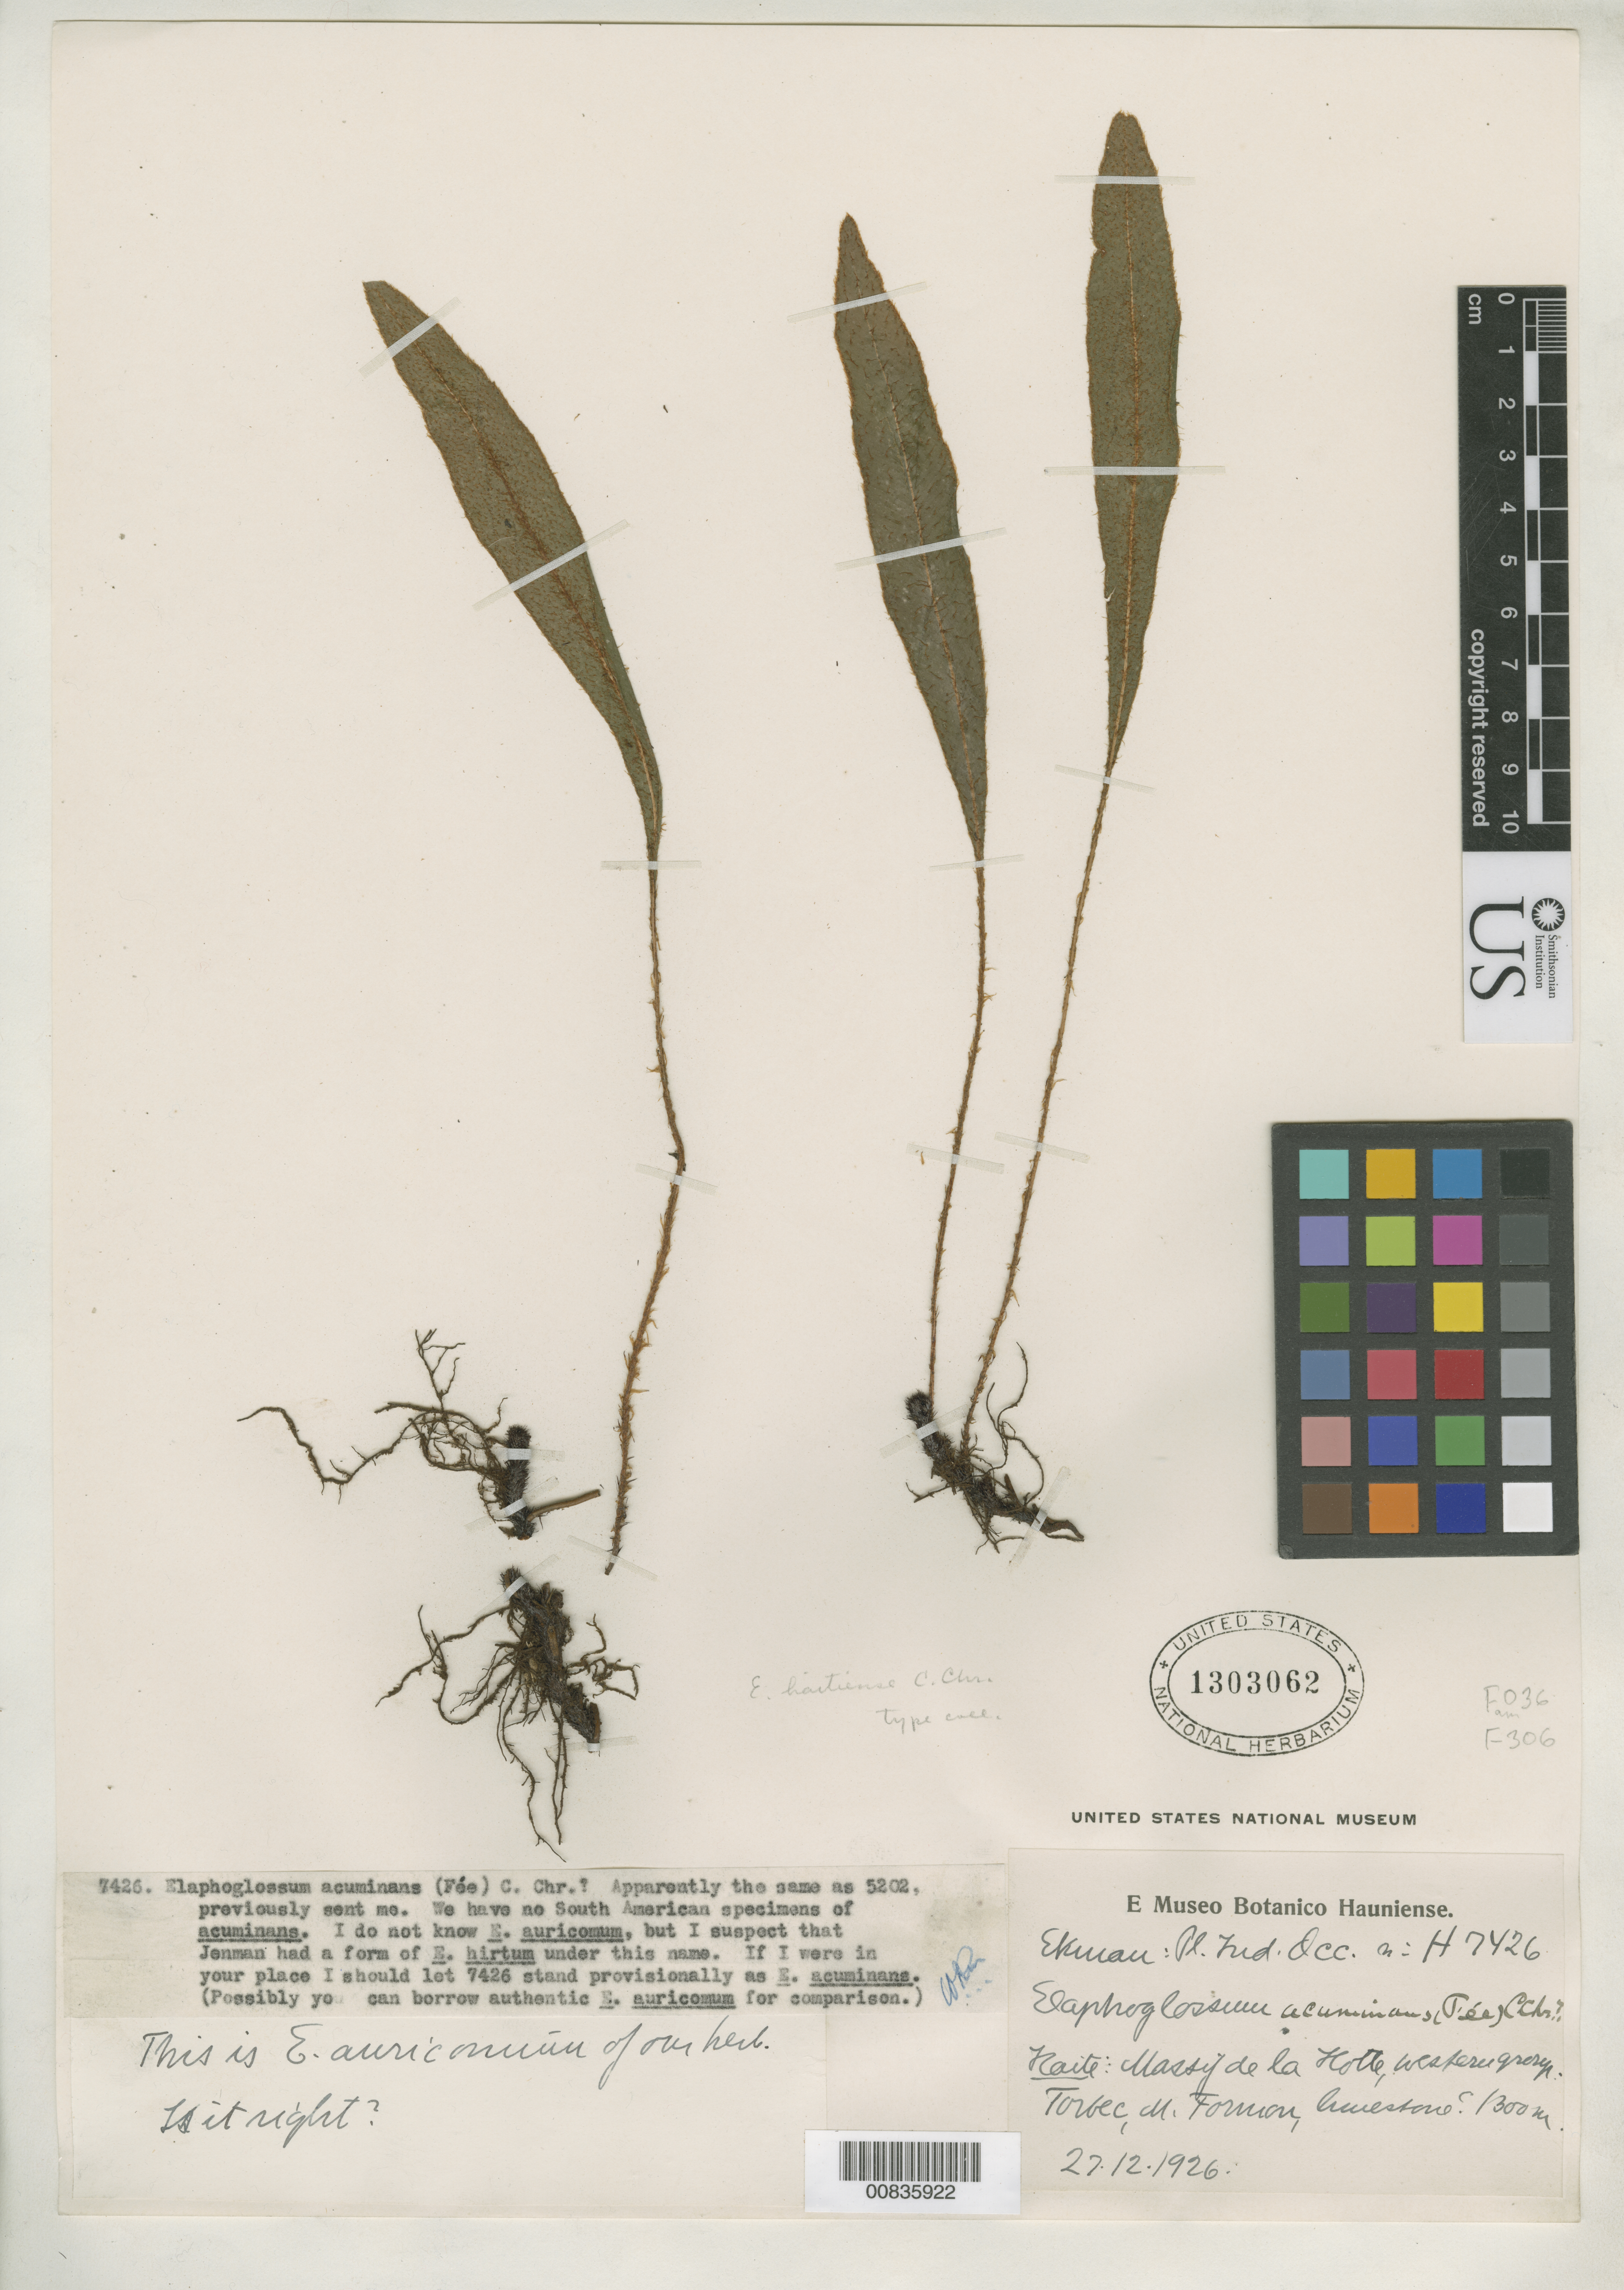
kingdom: Plantae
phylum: Tracheophyta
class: Polypodiopsida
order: Polypodiales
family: Dryopteridaceae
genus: Elaphoglossum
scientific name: Elaphoglossum haitiense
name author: C. Chr.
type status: Type Collection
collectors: E. L. Ekman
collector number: H7426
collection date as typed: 27 Dec 1926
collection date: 1926-12-27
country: Haiti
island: Hispaniola Island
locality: Massif de la Hotte, western group. Torbec, M. Forneau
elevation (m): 1300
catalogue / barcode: US 1303062